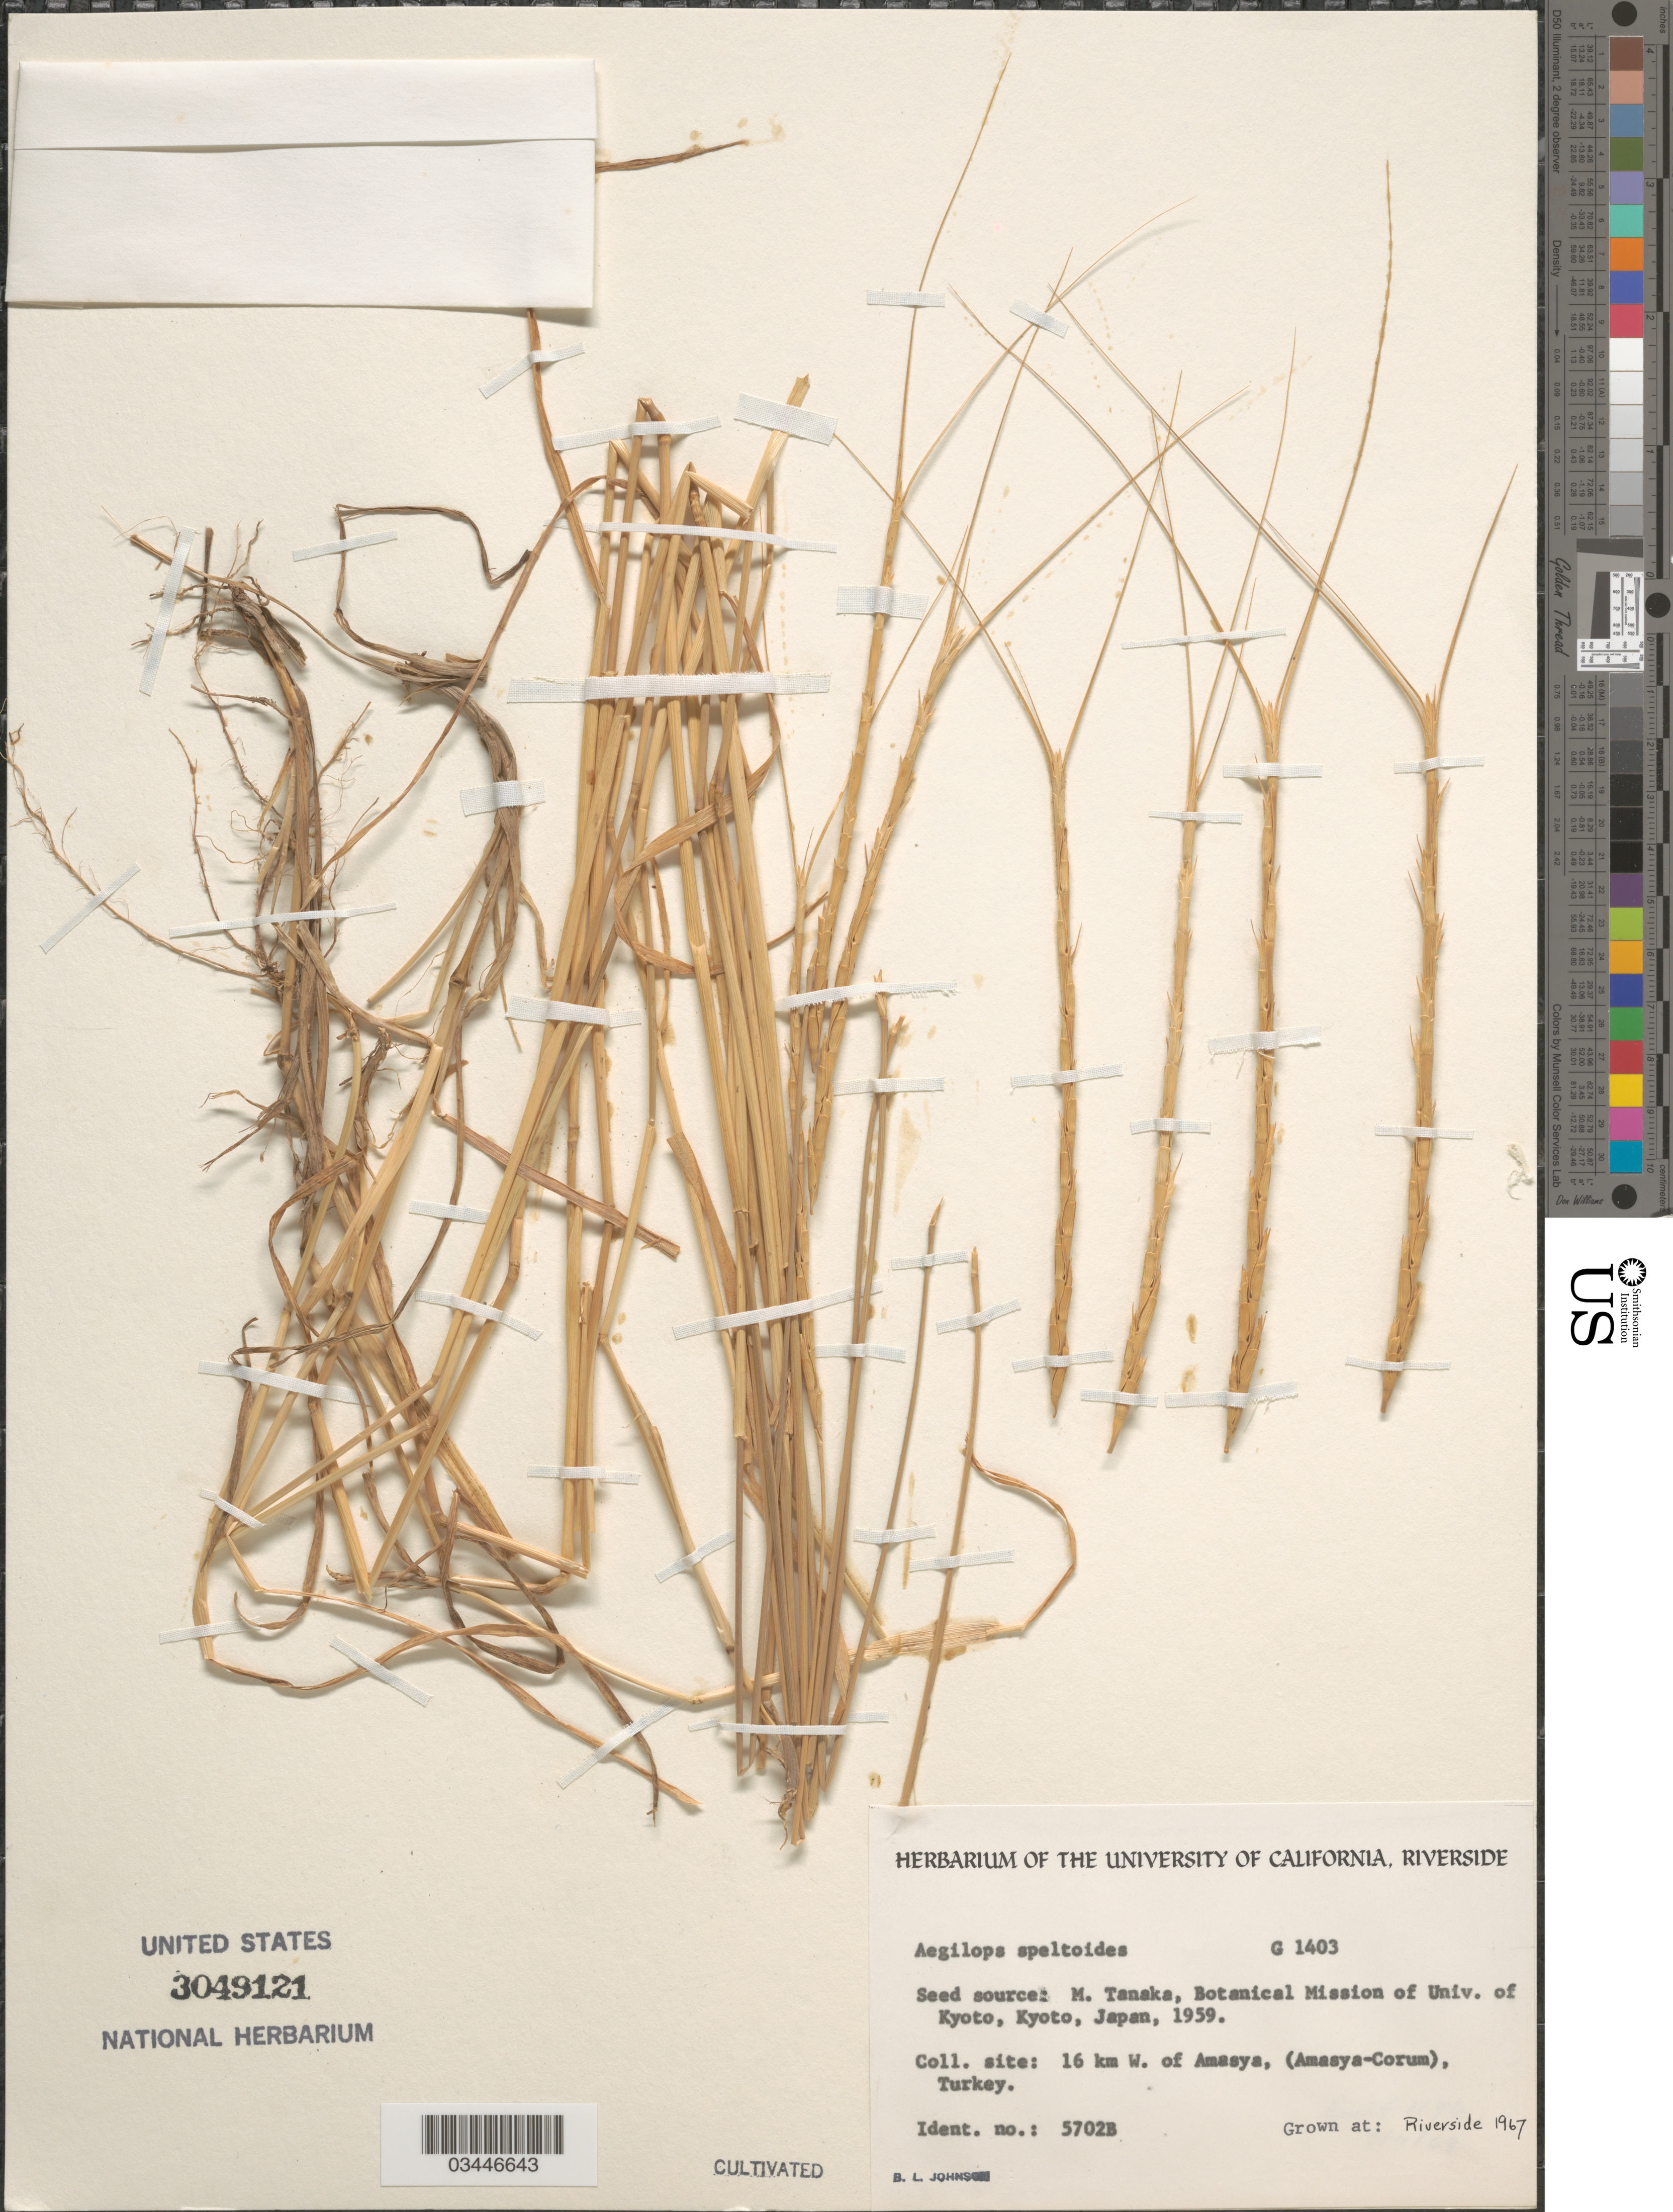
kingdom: Plantae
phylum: Tracheophyta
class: Liliopsida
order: Poales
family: Poaceae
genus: Aegilops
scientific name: Aegilops speltoides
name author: Tausch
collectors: B. Johnson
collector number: G1403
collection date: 1967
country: United States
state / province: California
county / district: Riverside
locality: Riverside.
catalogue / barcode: US 3049121